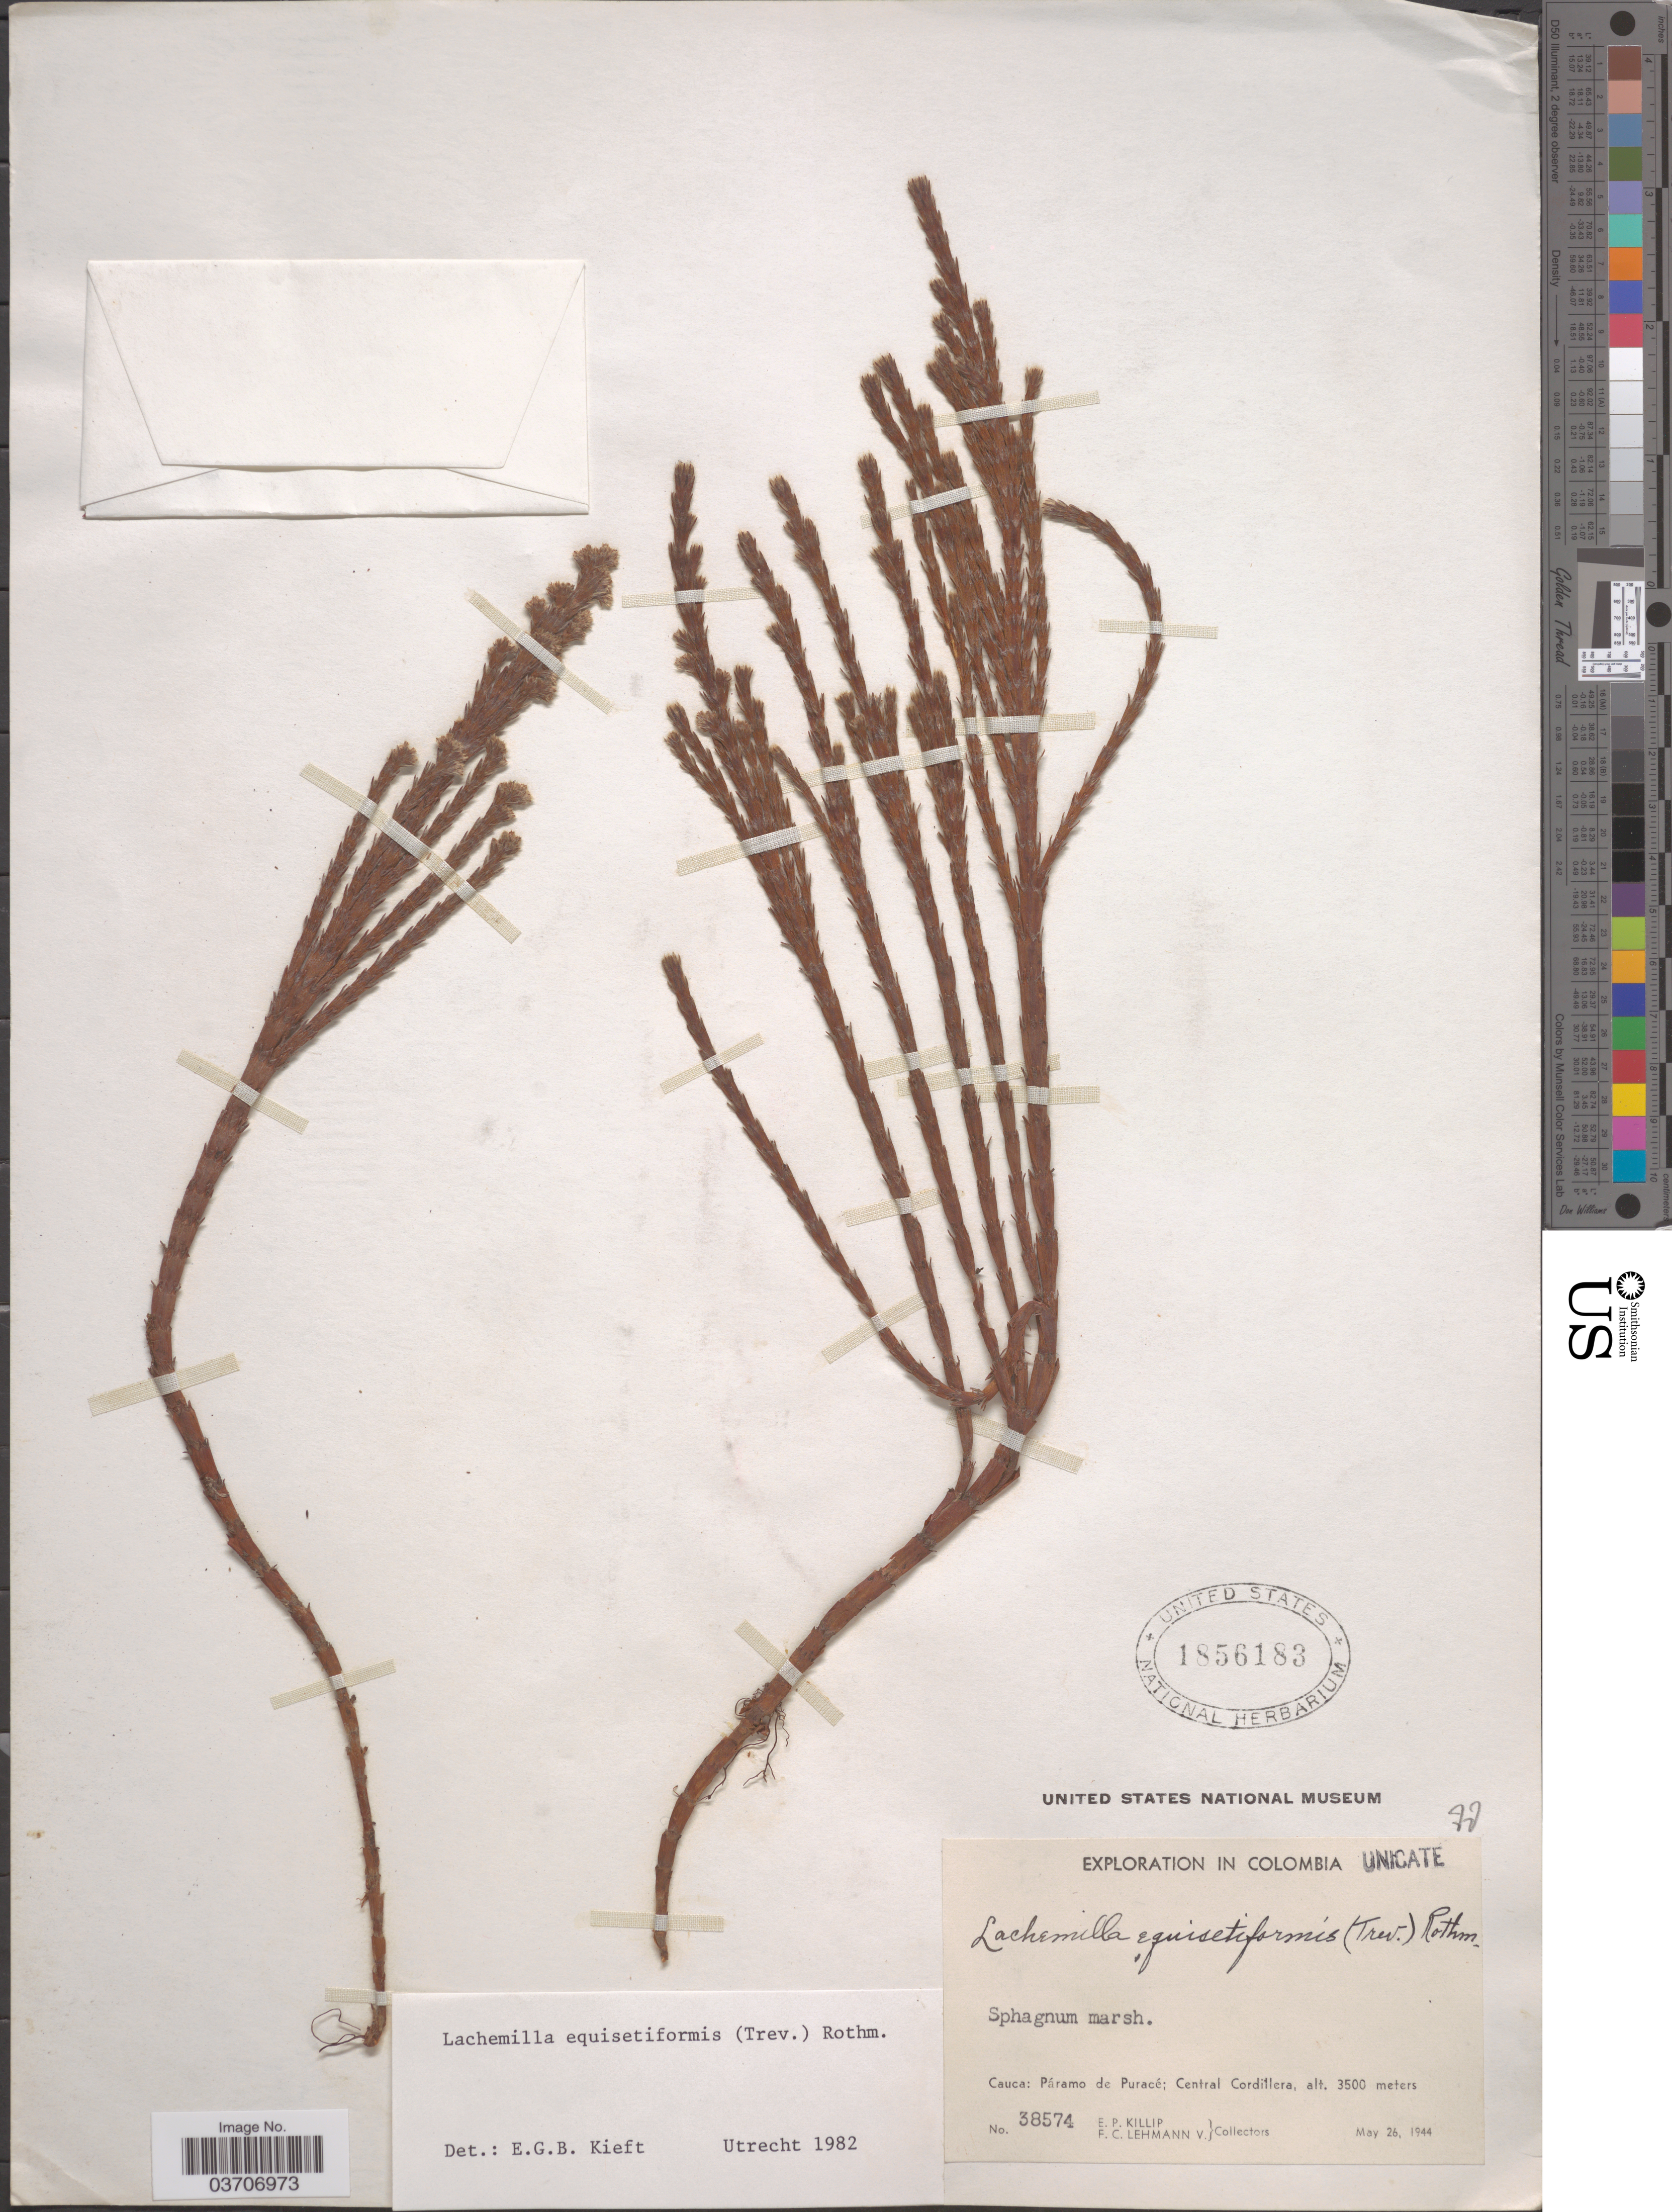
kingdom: Plantae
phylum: Tracheophyta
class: Magnoliopsida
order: Rosales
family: Rosaceae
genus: Alchemilla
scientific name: Alchemilla equisetiformis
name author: Trevir.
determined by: Dorr, L. J., (BOT), Smithsonian Institution - National Museum of Natural History (UNITED STATES)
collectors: E. P. Killip & F. C. Lehmann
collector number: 38574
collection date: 1944-05-26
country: Colombia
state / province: Cauca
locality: Páramo de Puracé; Central Cordillera.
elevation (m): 3500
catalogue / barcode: US 1856183